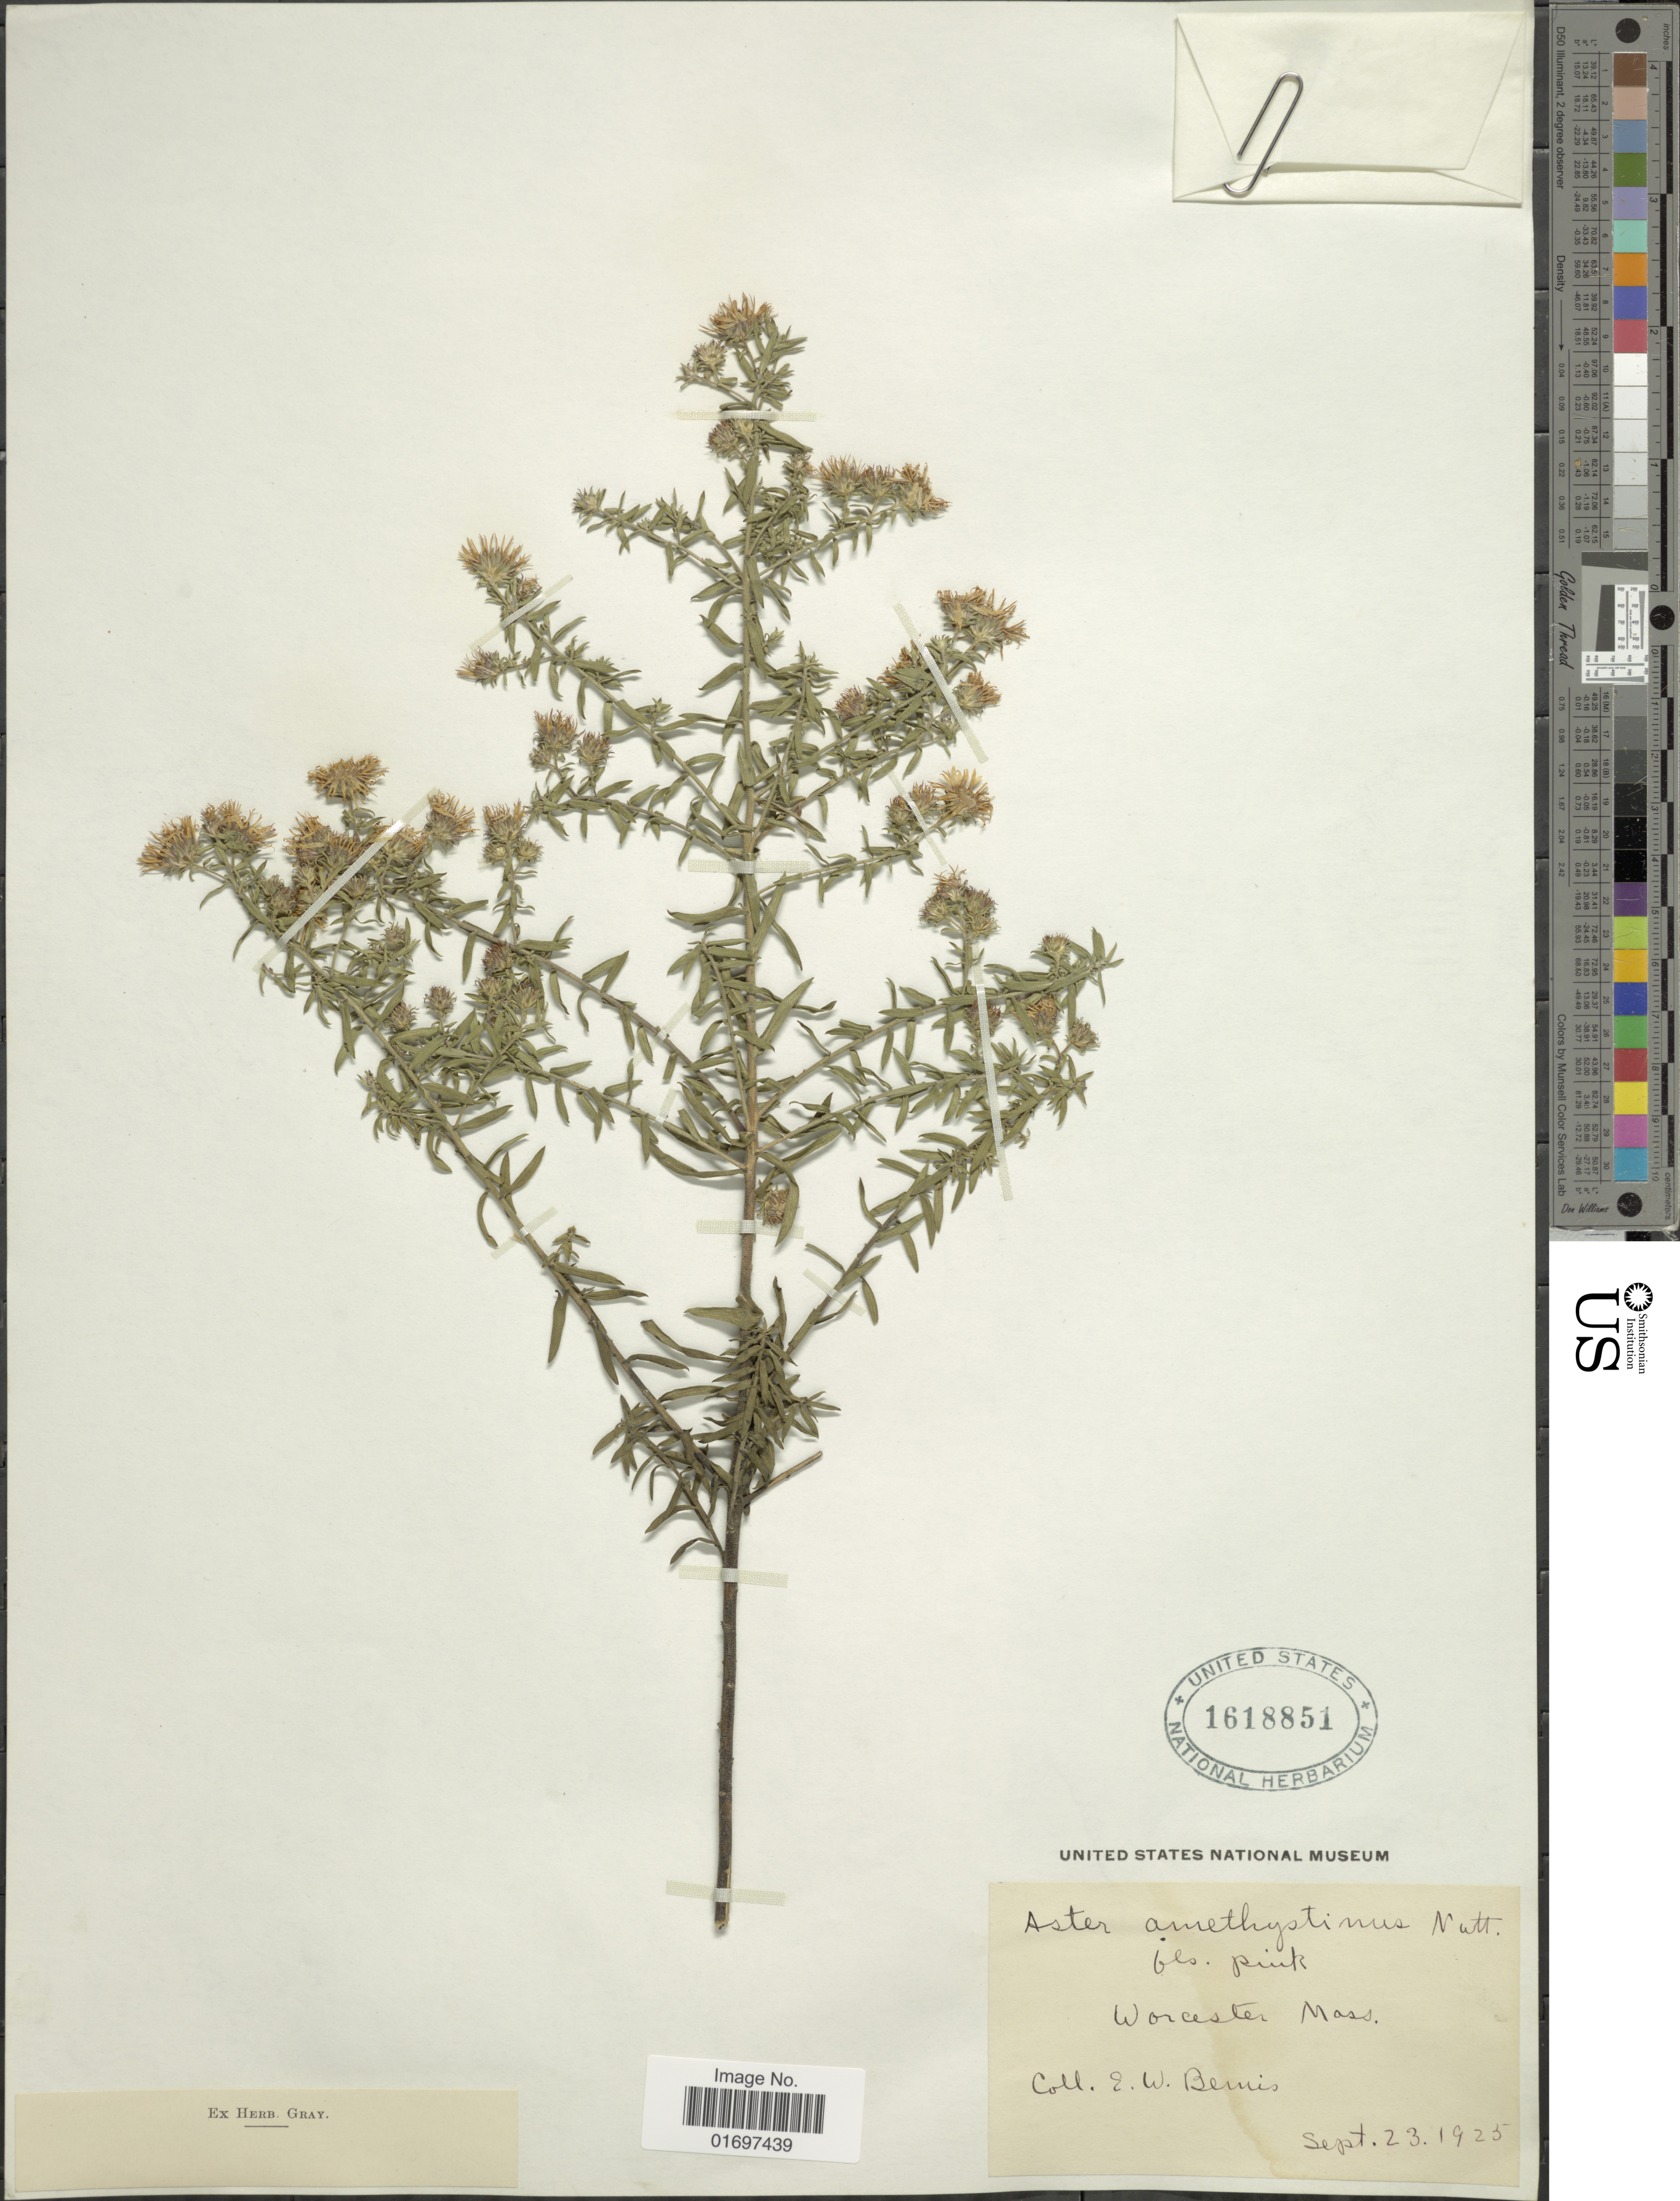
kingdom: Plantae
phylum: Tracheophyta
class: Magnoliopsida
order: Asterales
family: Asteraceae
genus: Symphyotrichum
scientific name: Symphyotrichum x amethystinum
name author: (Nutt.) G.L. Nesom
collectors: W. Bemis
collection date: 1925-09-23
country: United States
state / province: Massachusetts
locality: Worcester, Mass.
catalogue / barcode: US 1618851